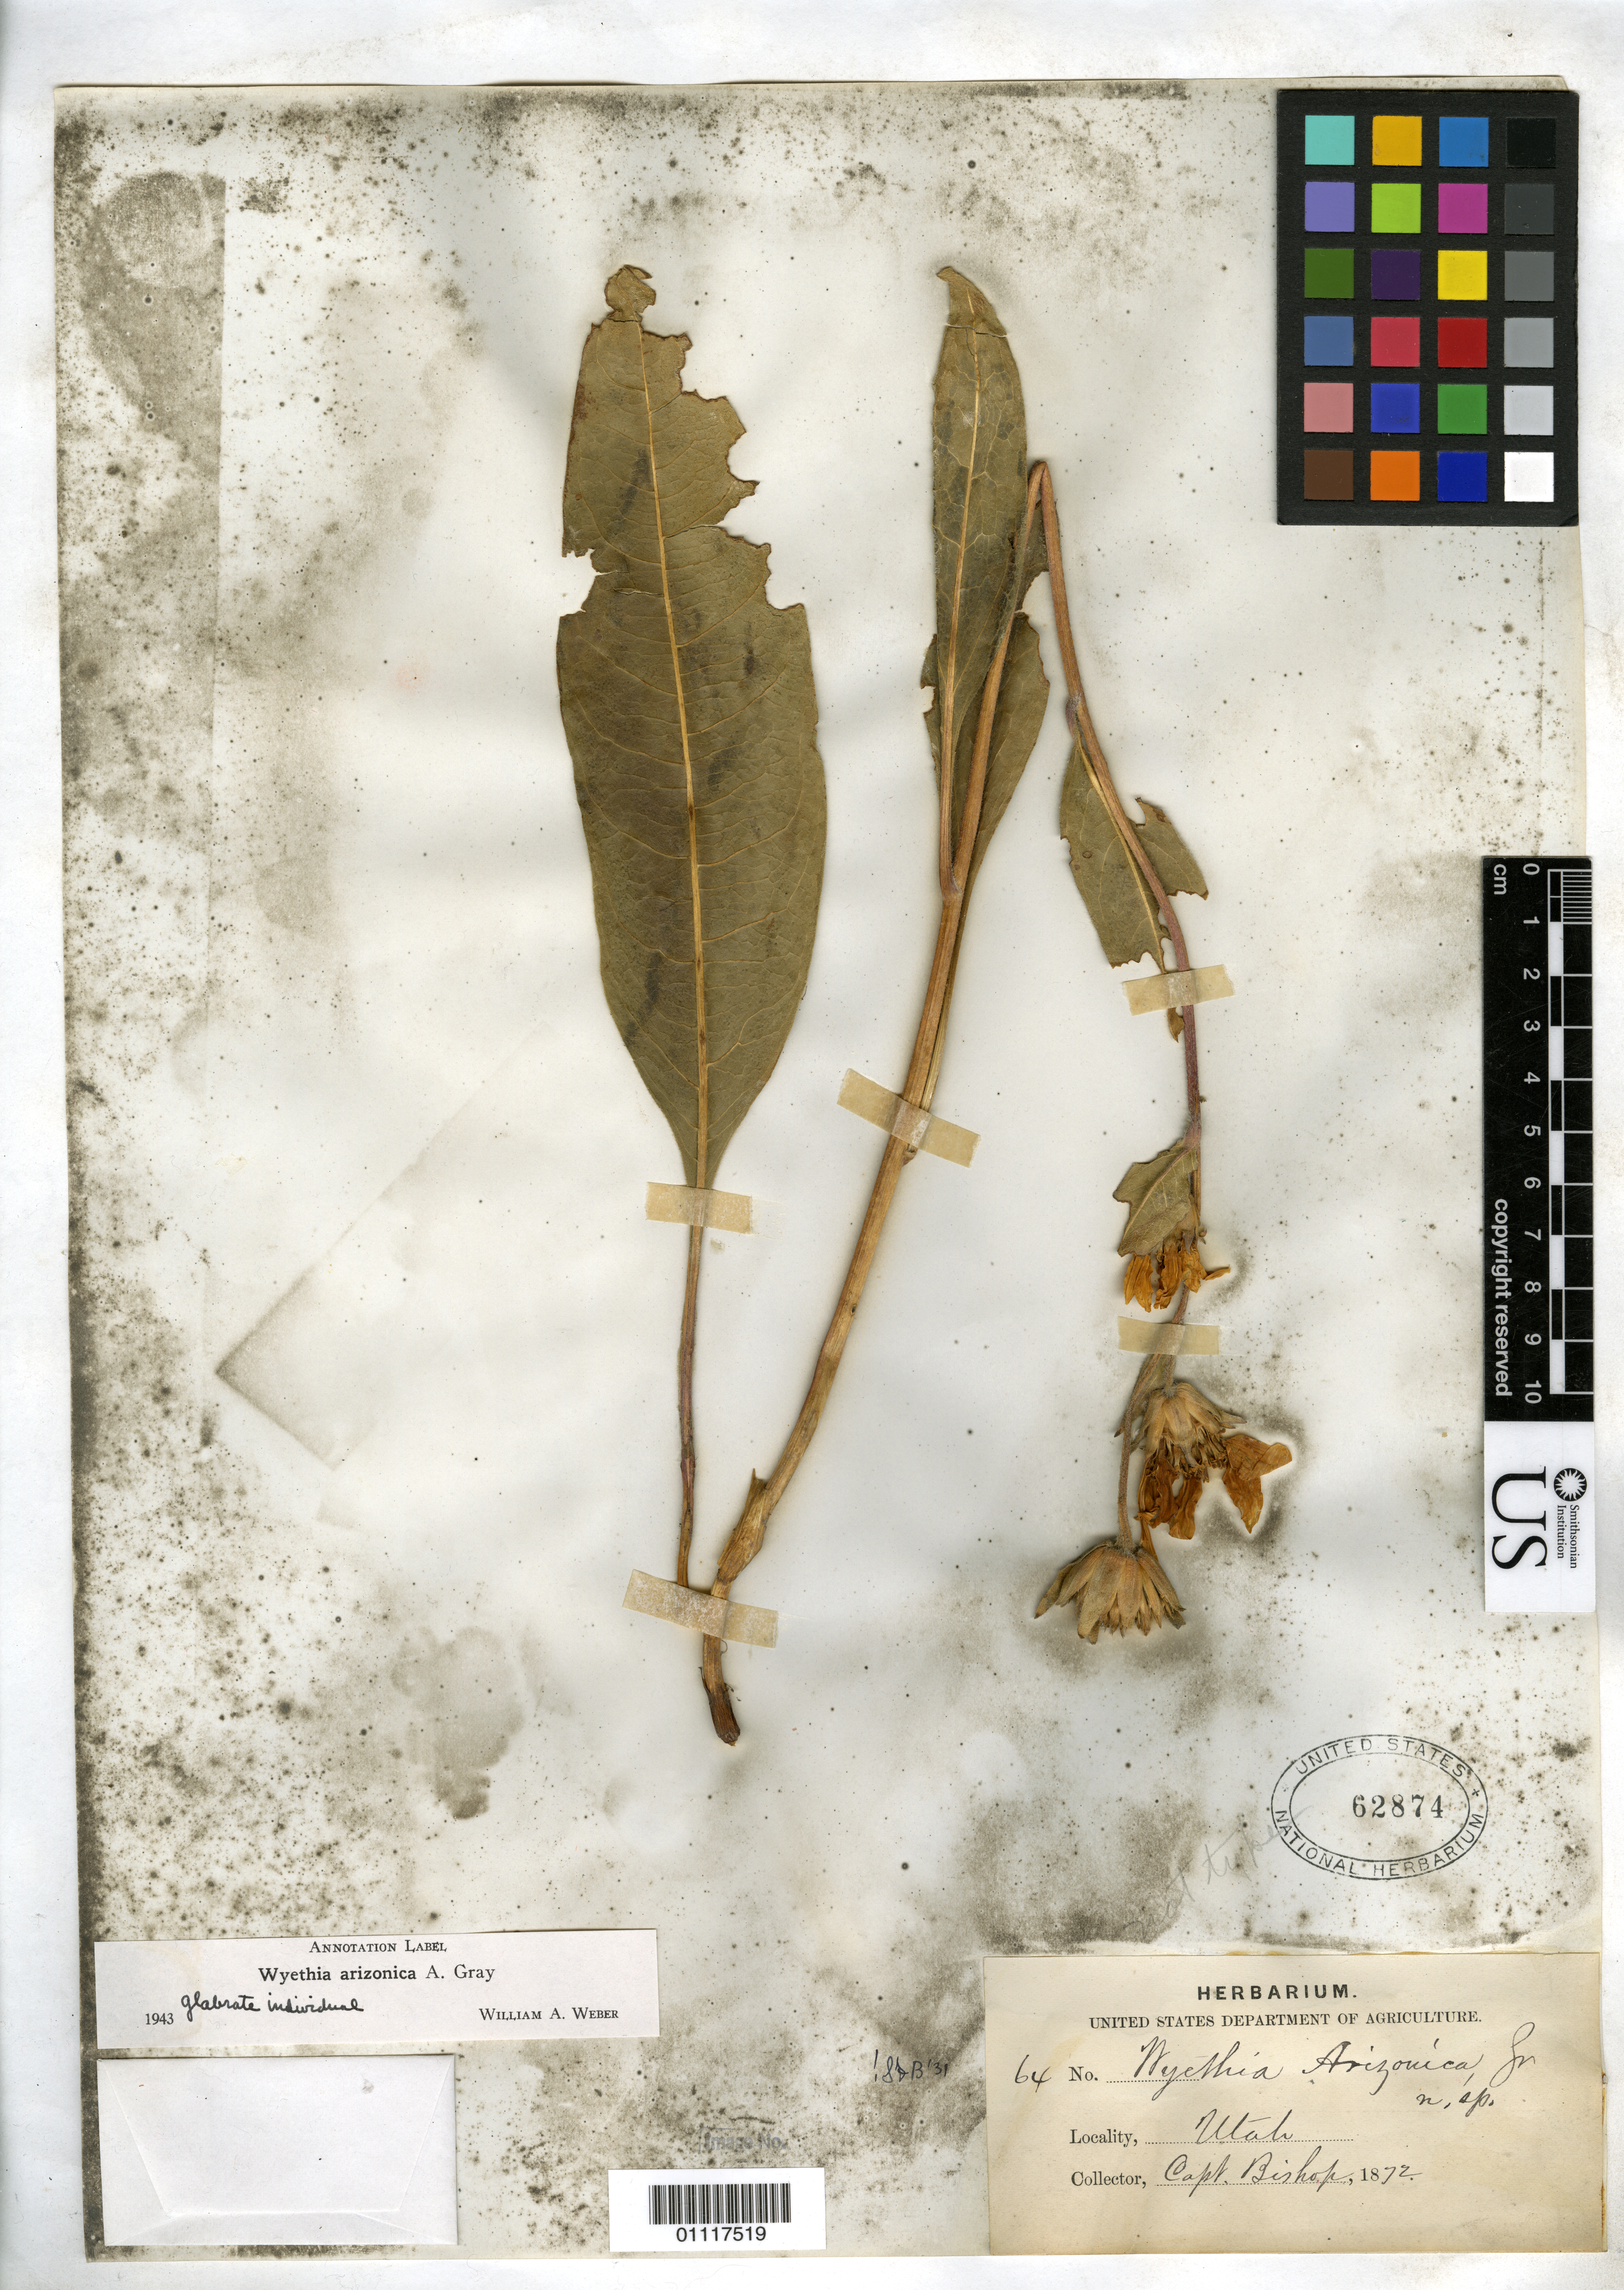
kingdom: Plantae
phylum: Tracheophyta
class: Magnoliopsida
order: Asterales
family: Asteraceae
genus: Wyethia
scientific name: Wyethia arizonica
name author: A. Gray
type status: Syntype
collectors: F. M. Bishop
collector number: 64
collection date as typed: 1872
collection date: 1872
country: United States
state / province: Utah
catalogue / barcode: US 62874